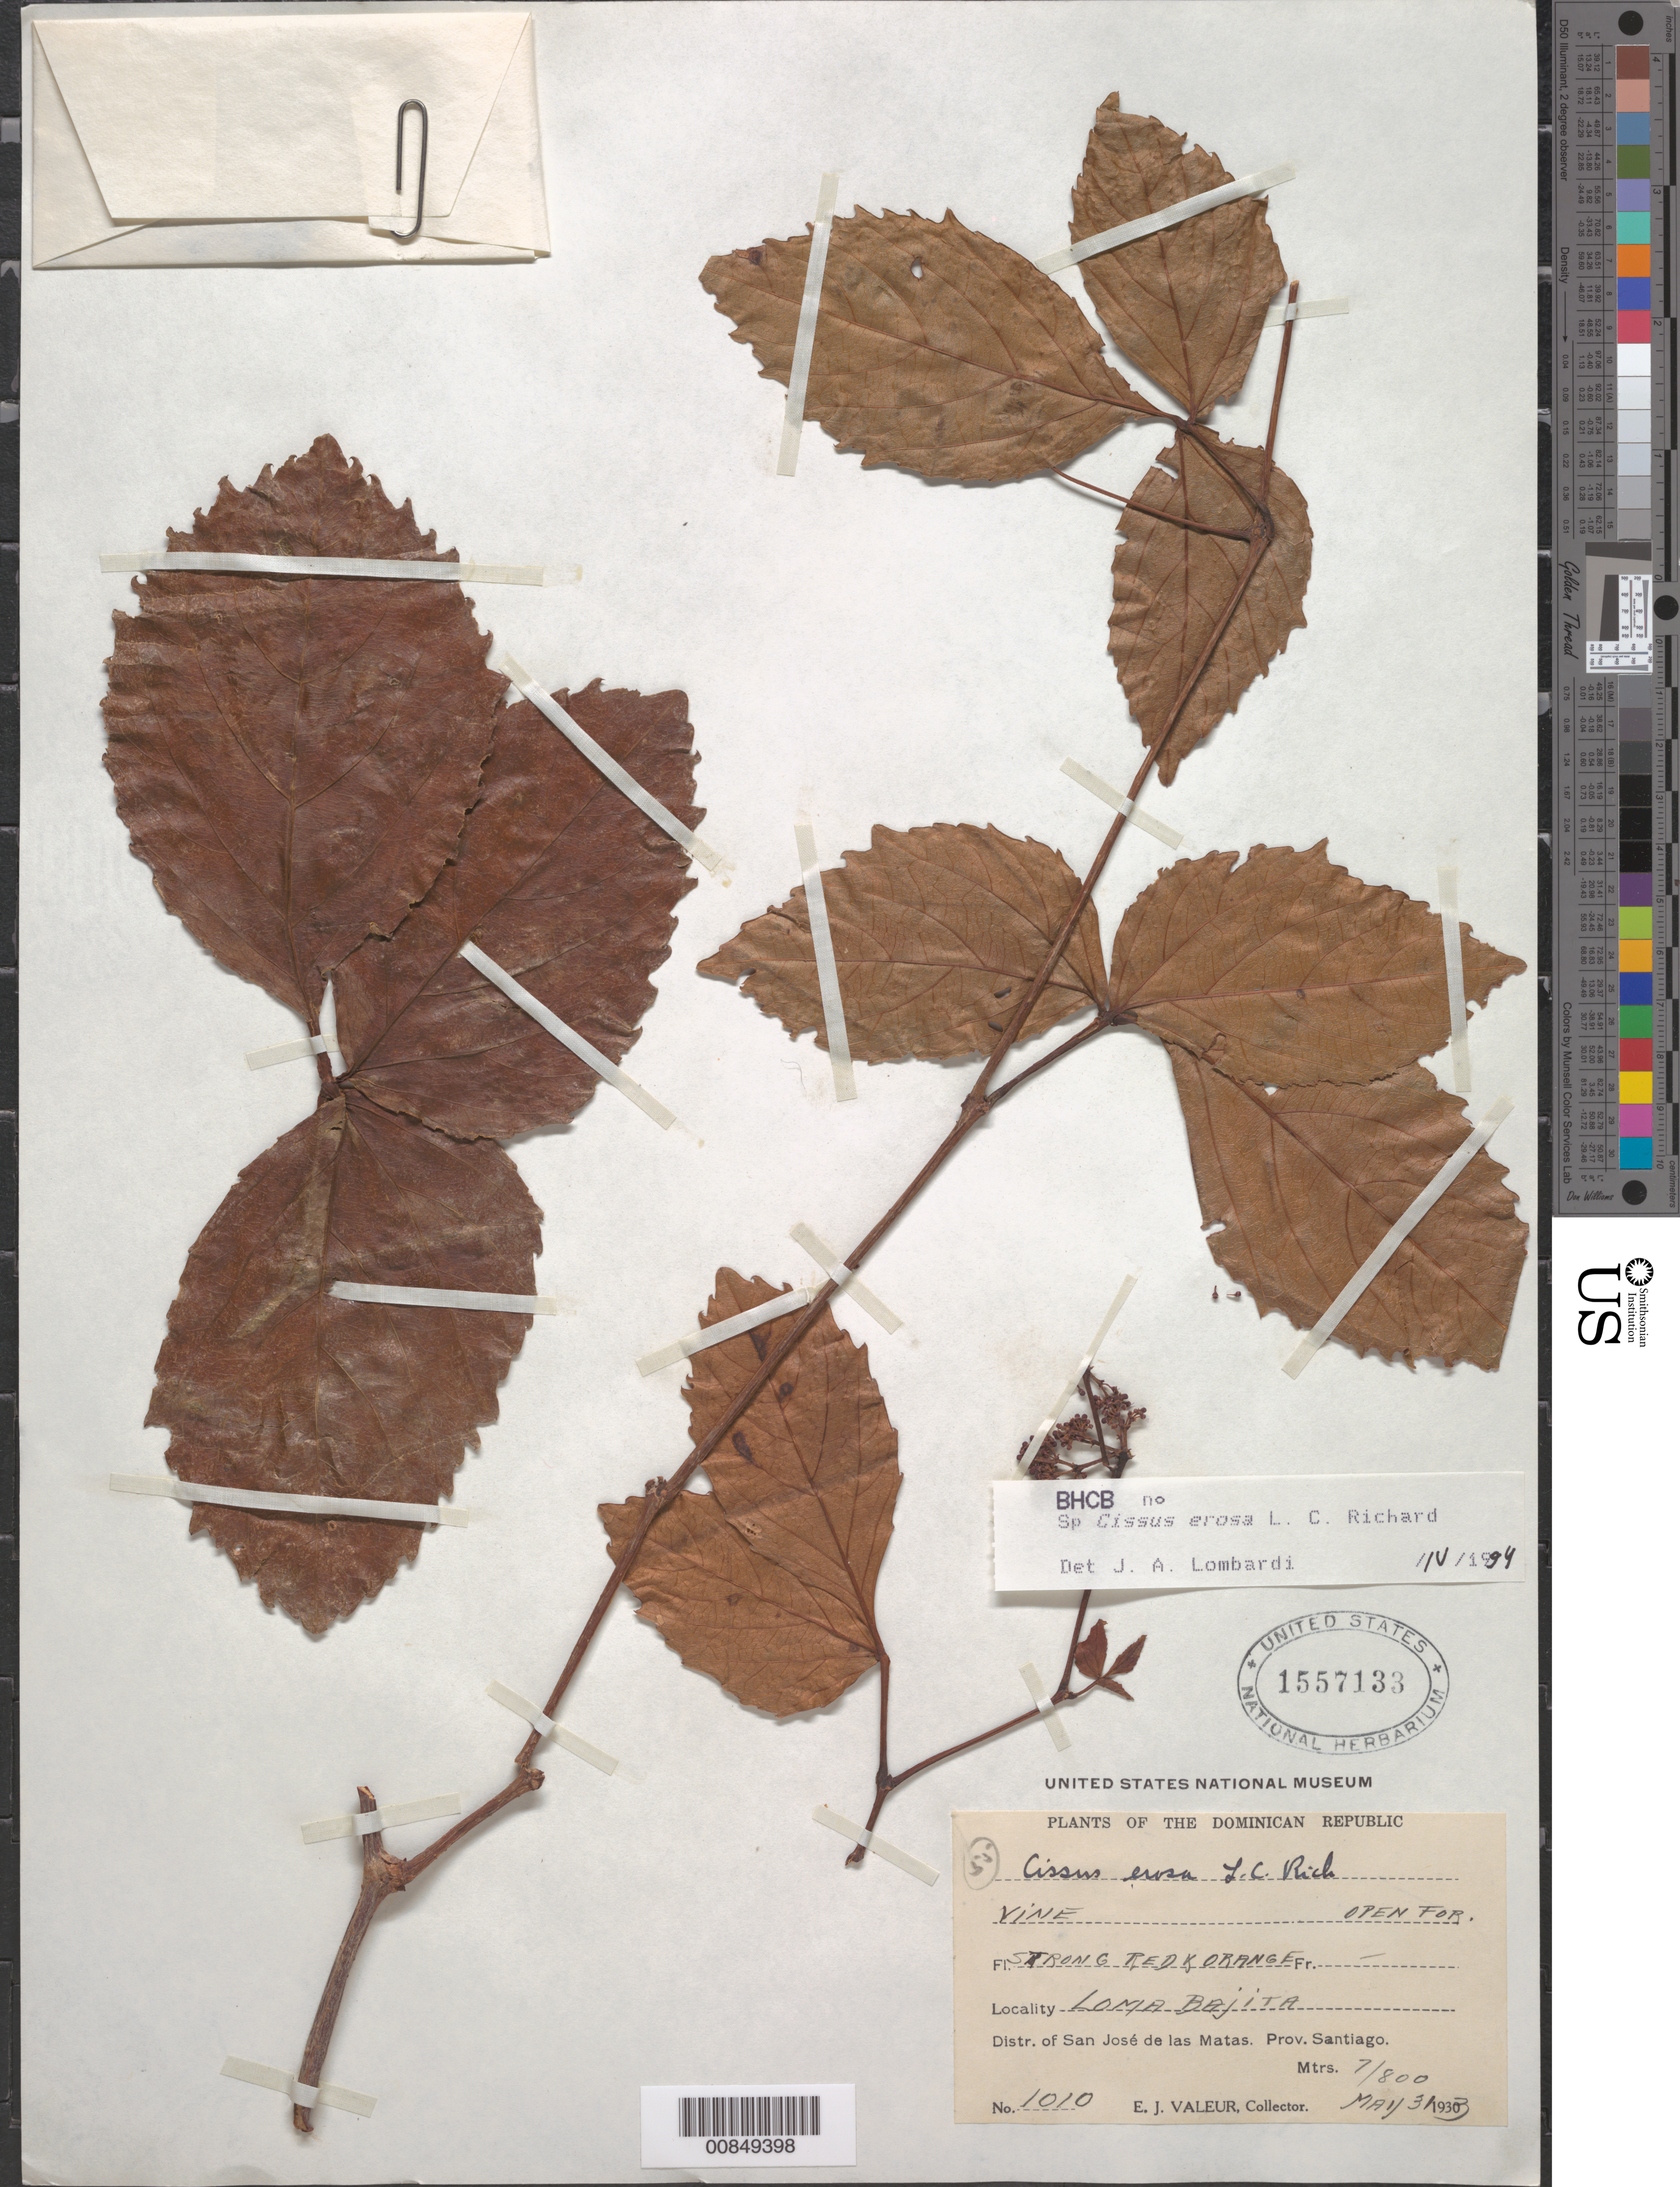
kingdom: Plantae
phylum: Tracheophyta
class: Magnoliopsida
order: Vitales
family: Vitaceae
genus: Cissus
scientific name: Cissus erosa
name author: Rich.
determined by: Lombardi, Julio A.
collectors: E. Valeur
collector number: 1010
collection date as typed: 31 May 1933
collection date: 1933-05-31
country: Dominican Republic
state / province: Santiago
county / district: San José de las Matas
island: Hispaniola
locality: Loma Bajita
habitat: Open forest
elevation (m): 700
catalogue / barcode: US 1557133